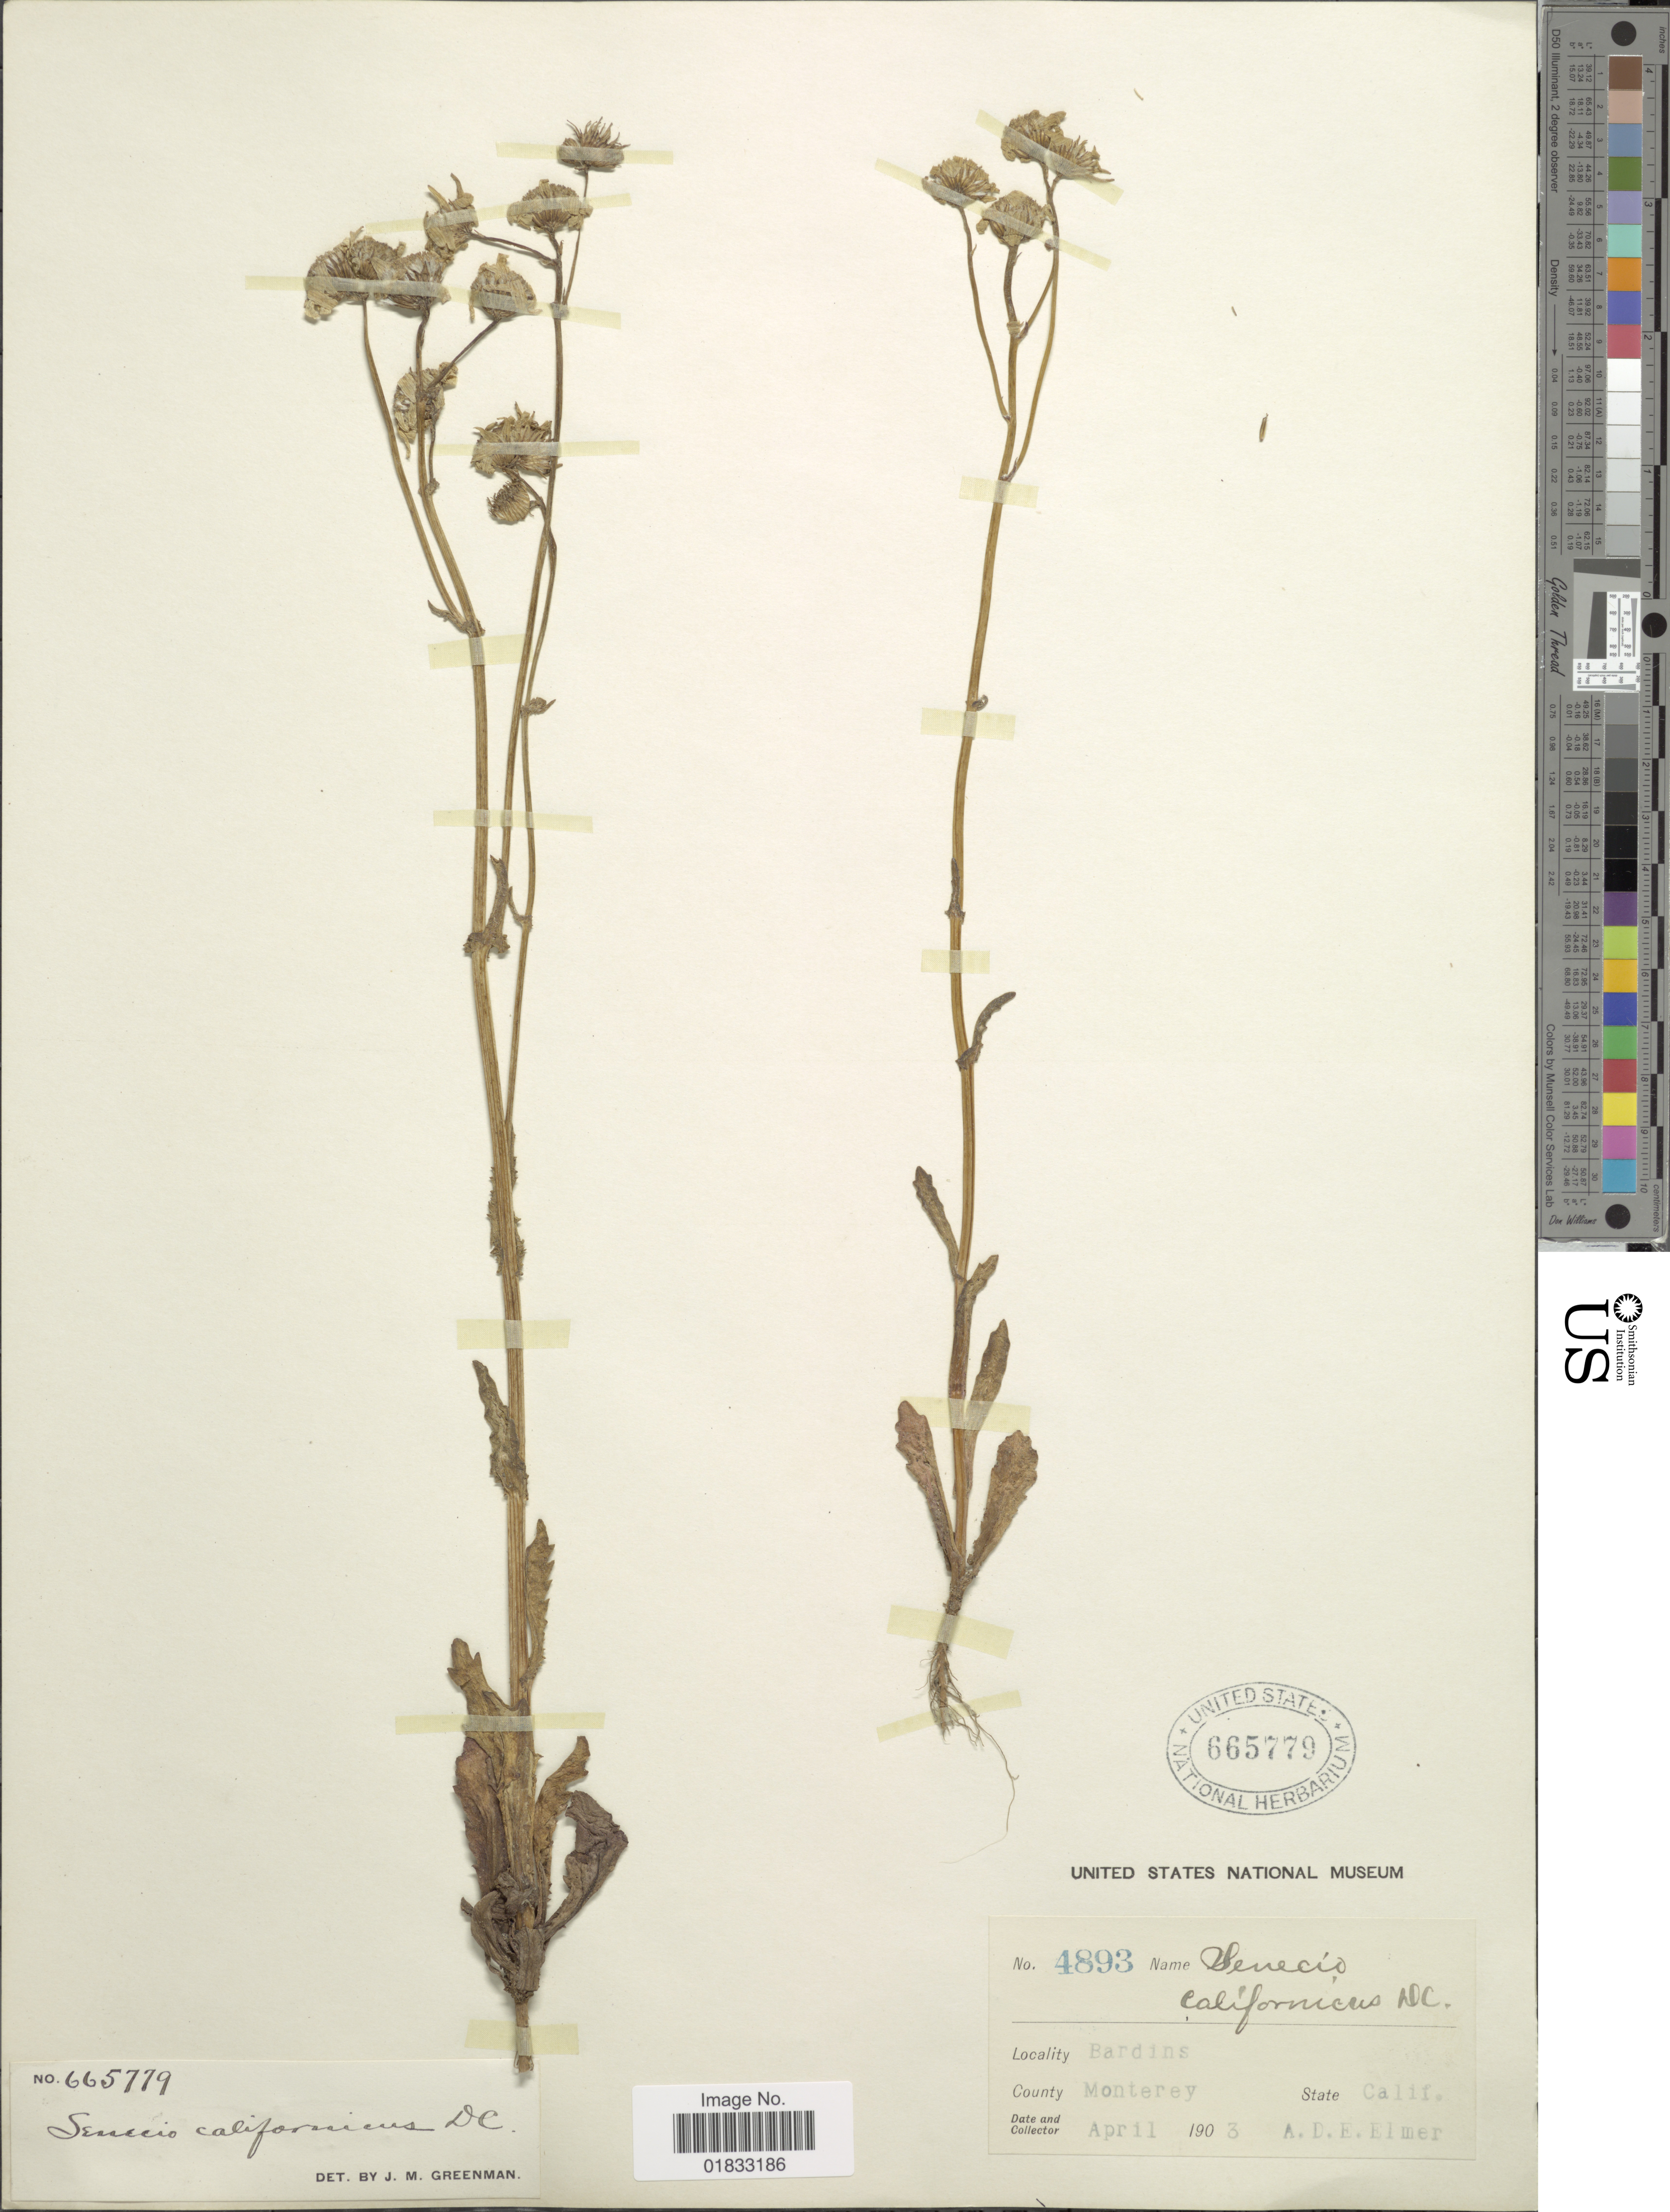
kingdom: Plantae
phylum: Tracheophyta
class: Magnoliopsida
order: Asterales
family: Asteraceae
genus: Senecio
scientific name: Senecio californicus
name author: DC.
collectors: A. D. E. Elmer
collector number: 4893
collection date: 1903-04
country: United States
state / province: California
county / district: Monterey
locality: Bardins, County Monterey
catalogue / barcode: US 665779